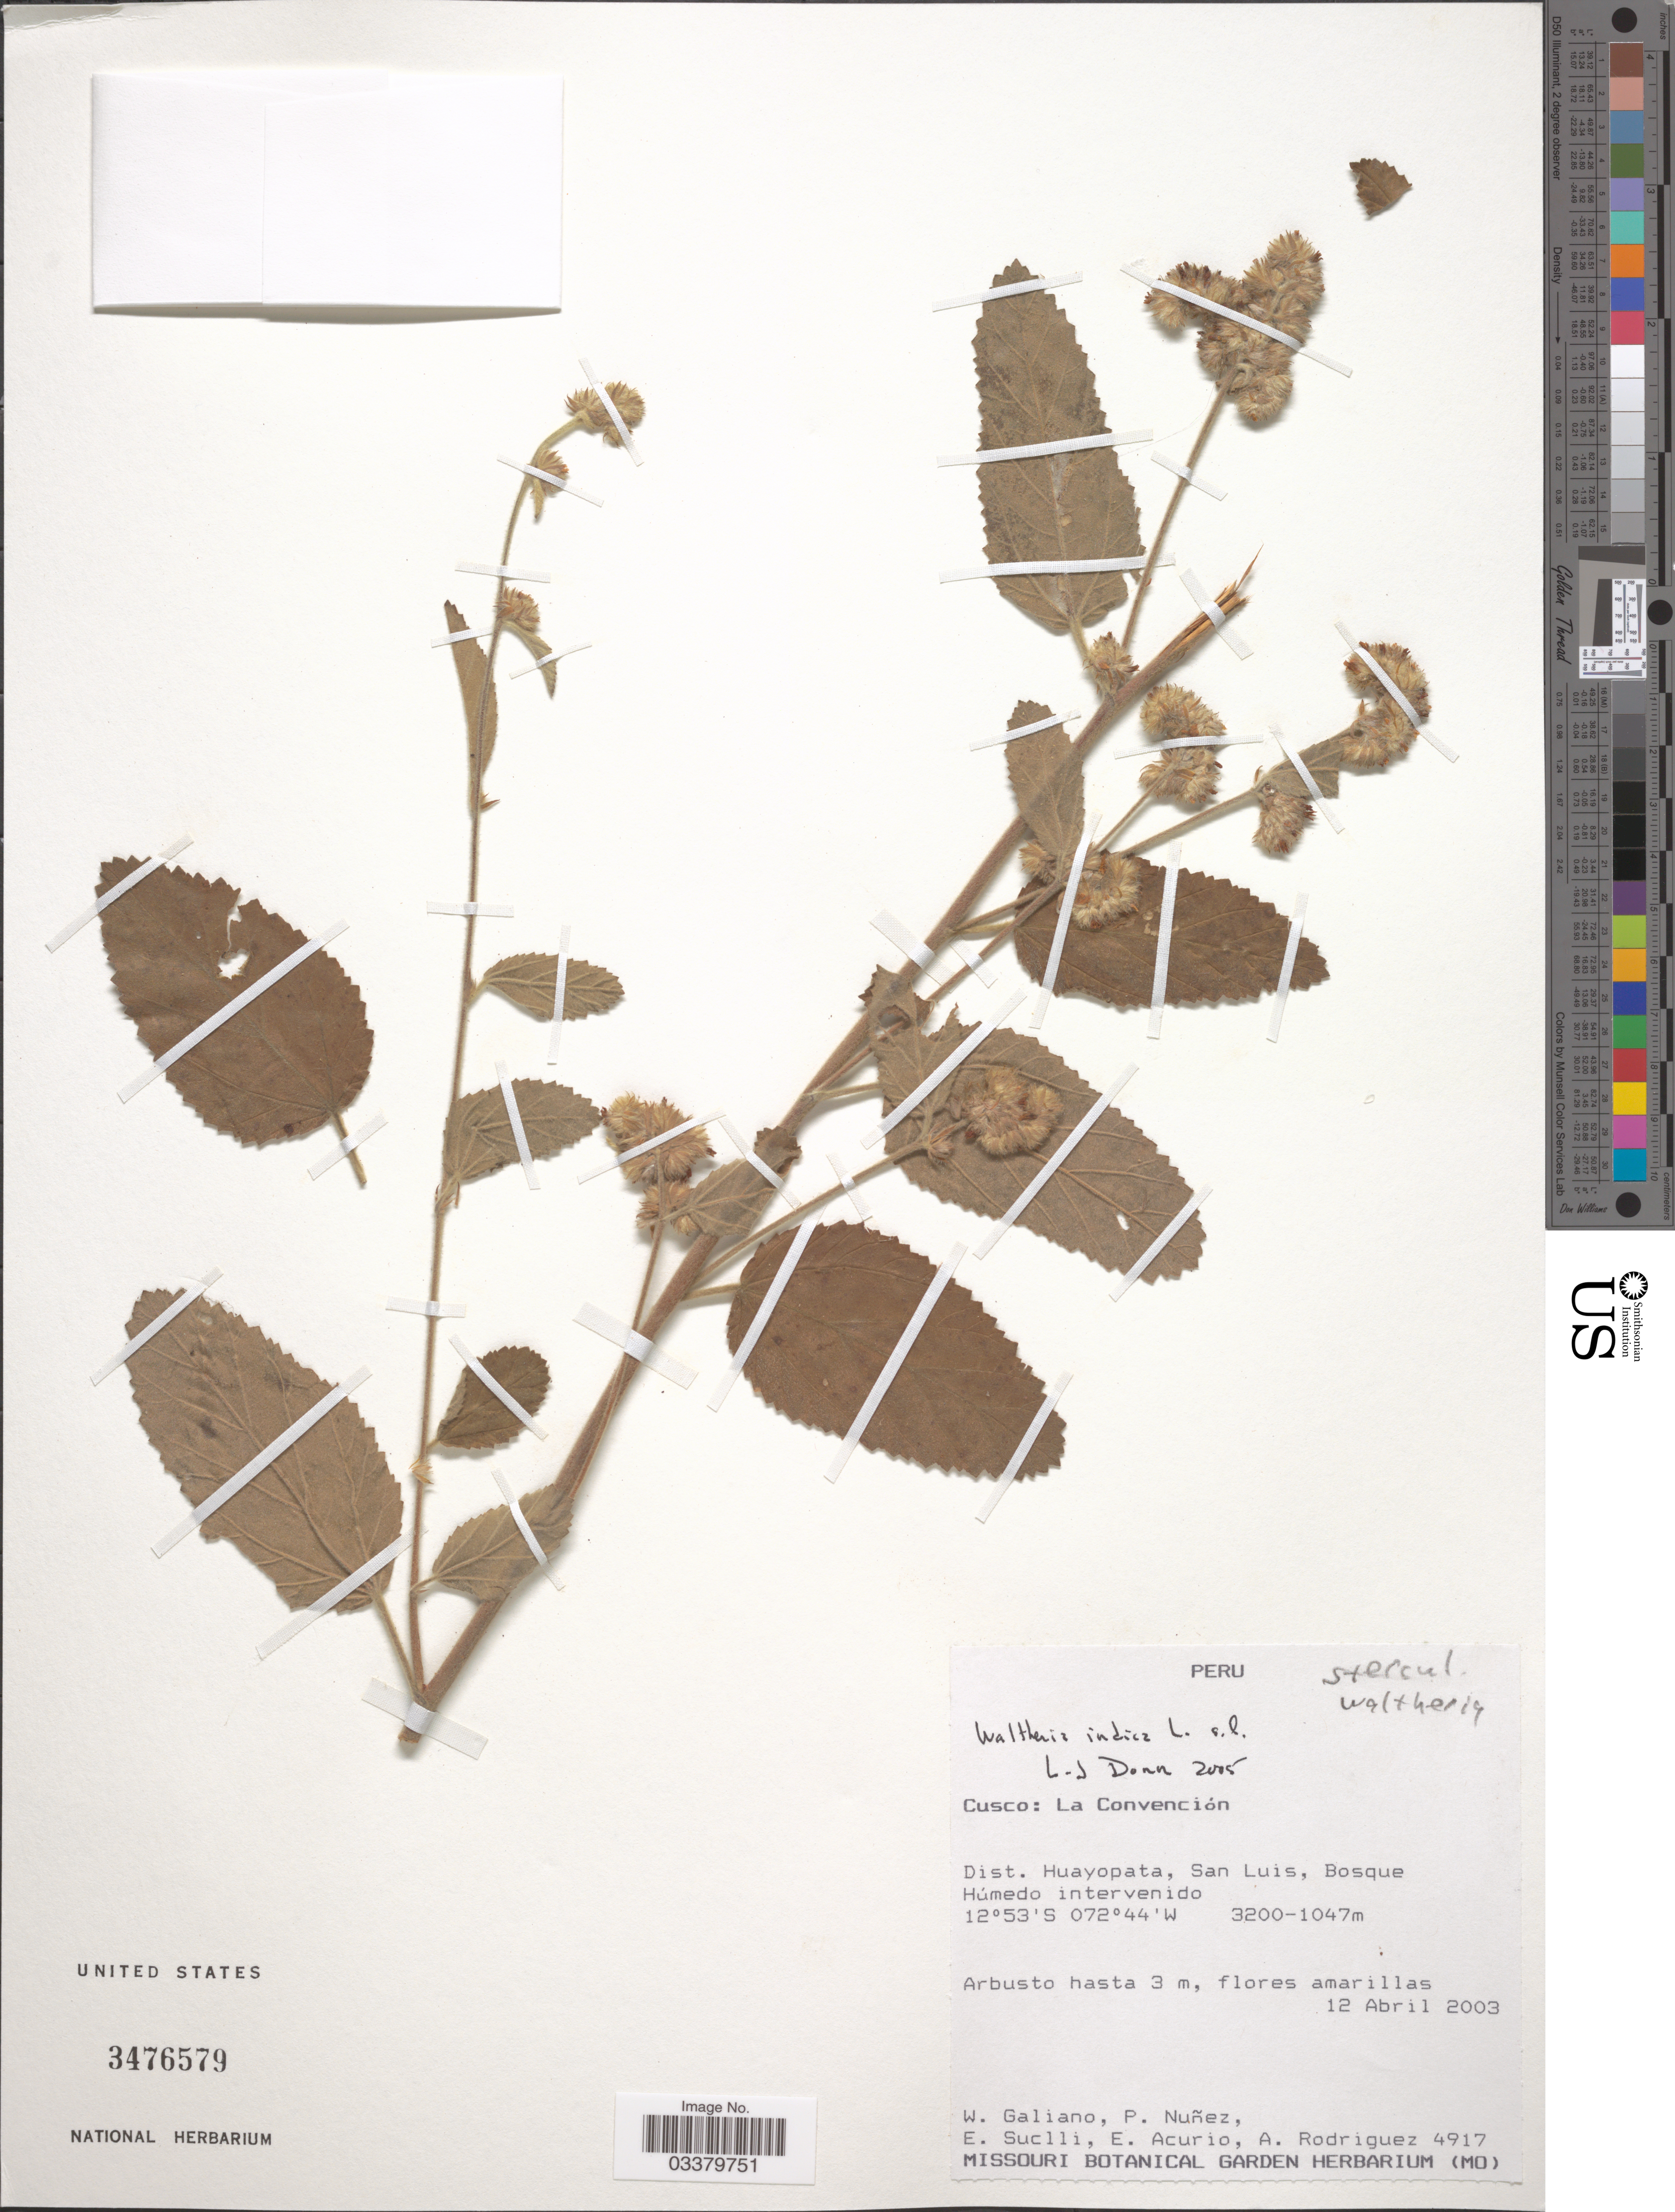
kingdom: Plantae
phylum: Tracheophyta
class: Magnoliopsida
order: Malvales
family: Malvaceae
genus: Waltheria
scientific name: Waltheria indica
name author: L.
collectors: W. Galiano, P. Nuñez V., E. Suclli, E. Acurio & A. Rodriguez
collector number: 4917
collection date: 2003-04-12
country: Peru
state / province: Cusco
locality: La Convención. Dist. Huayopata, San Luis.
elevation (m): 1047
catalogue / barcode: US 3476579